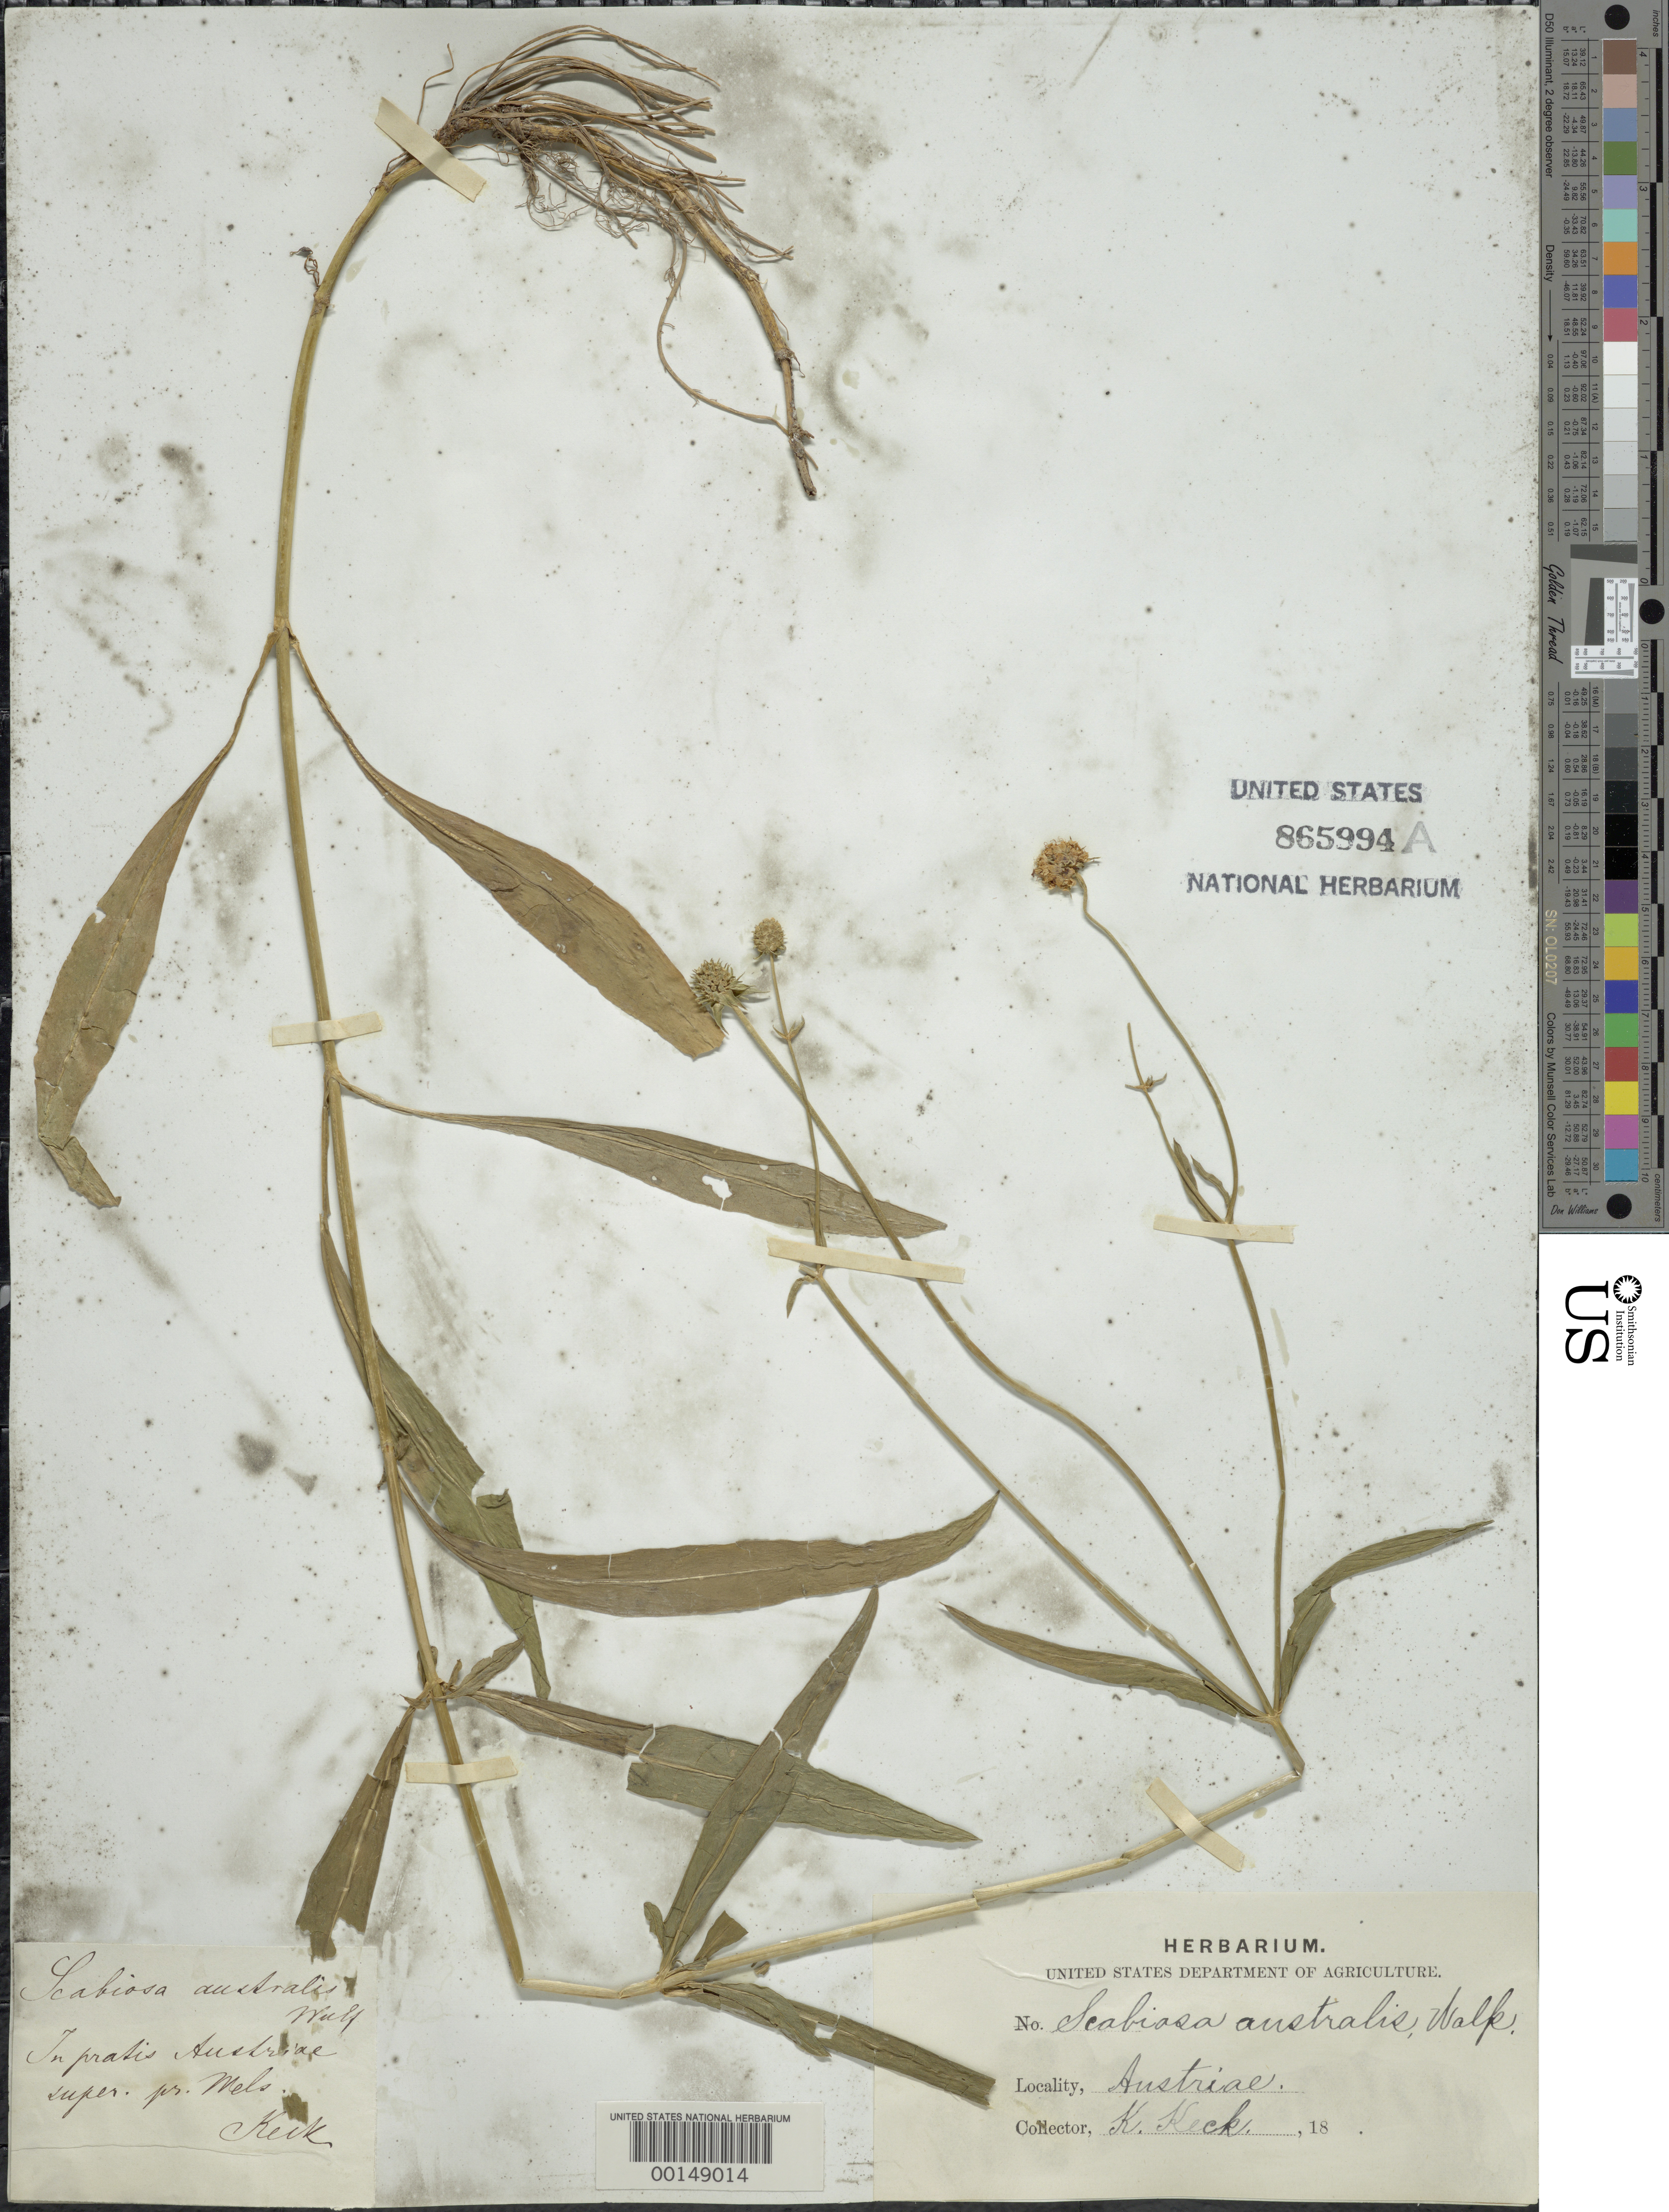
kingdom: Plantae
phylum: Tracheophyta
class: Magnoliopsida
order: Dipsacales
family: Caprifoliaceae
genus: Succisa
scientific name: Succisa australis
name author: Rchb.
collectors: K. Keck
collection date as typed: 18--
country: Italy / Switzerland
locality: Mels. [Country originally as Austria. Locality either in Switzerland (Sankt Gallen) or Italy (Friuli-Venezia Giulia).]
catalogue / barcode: US 865994A